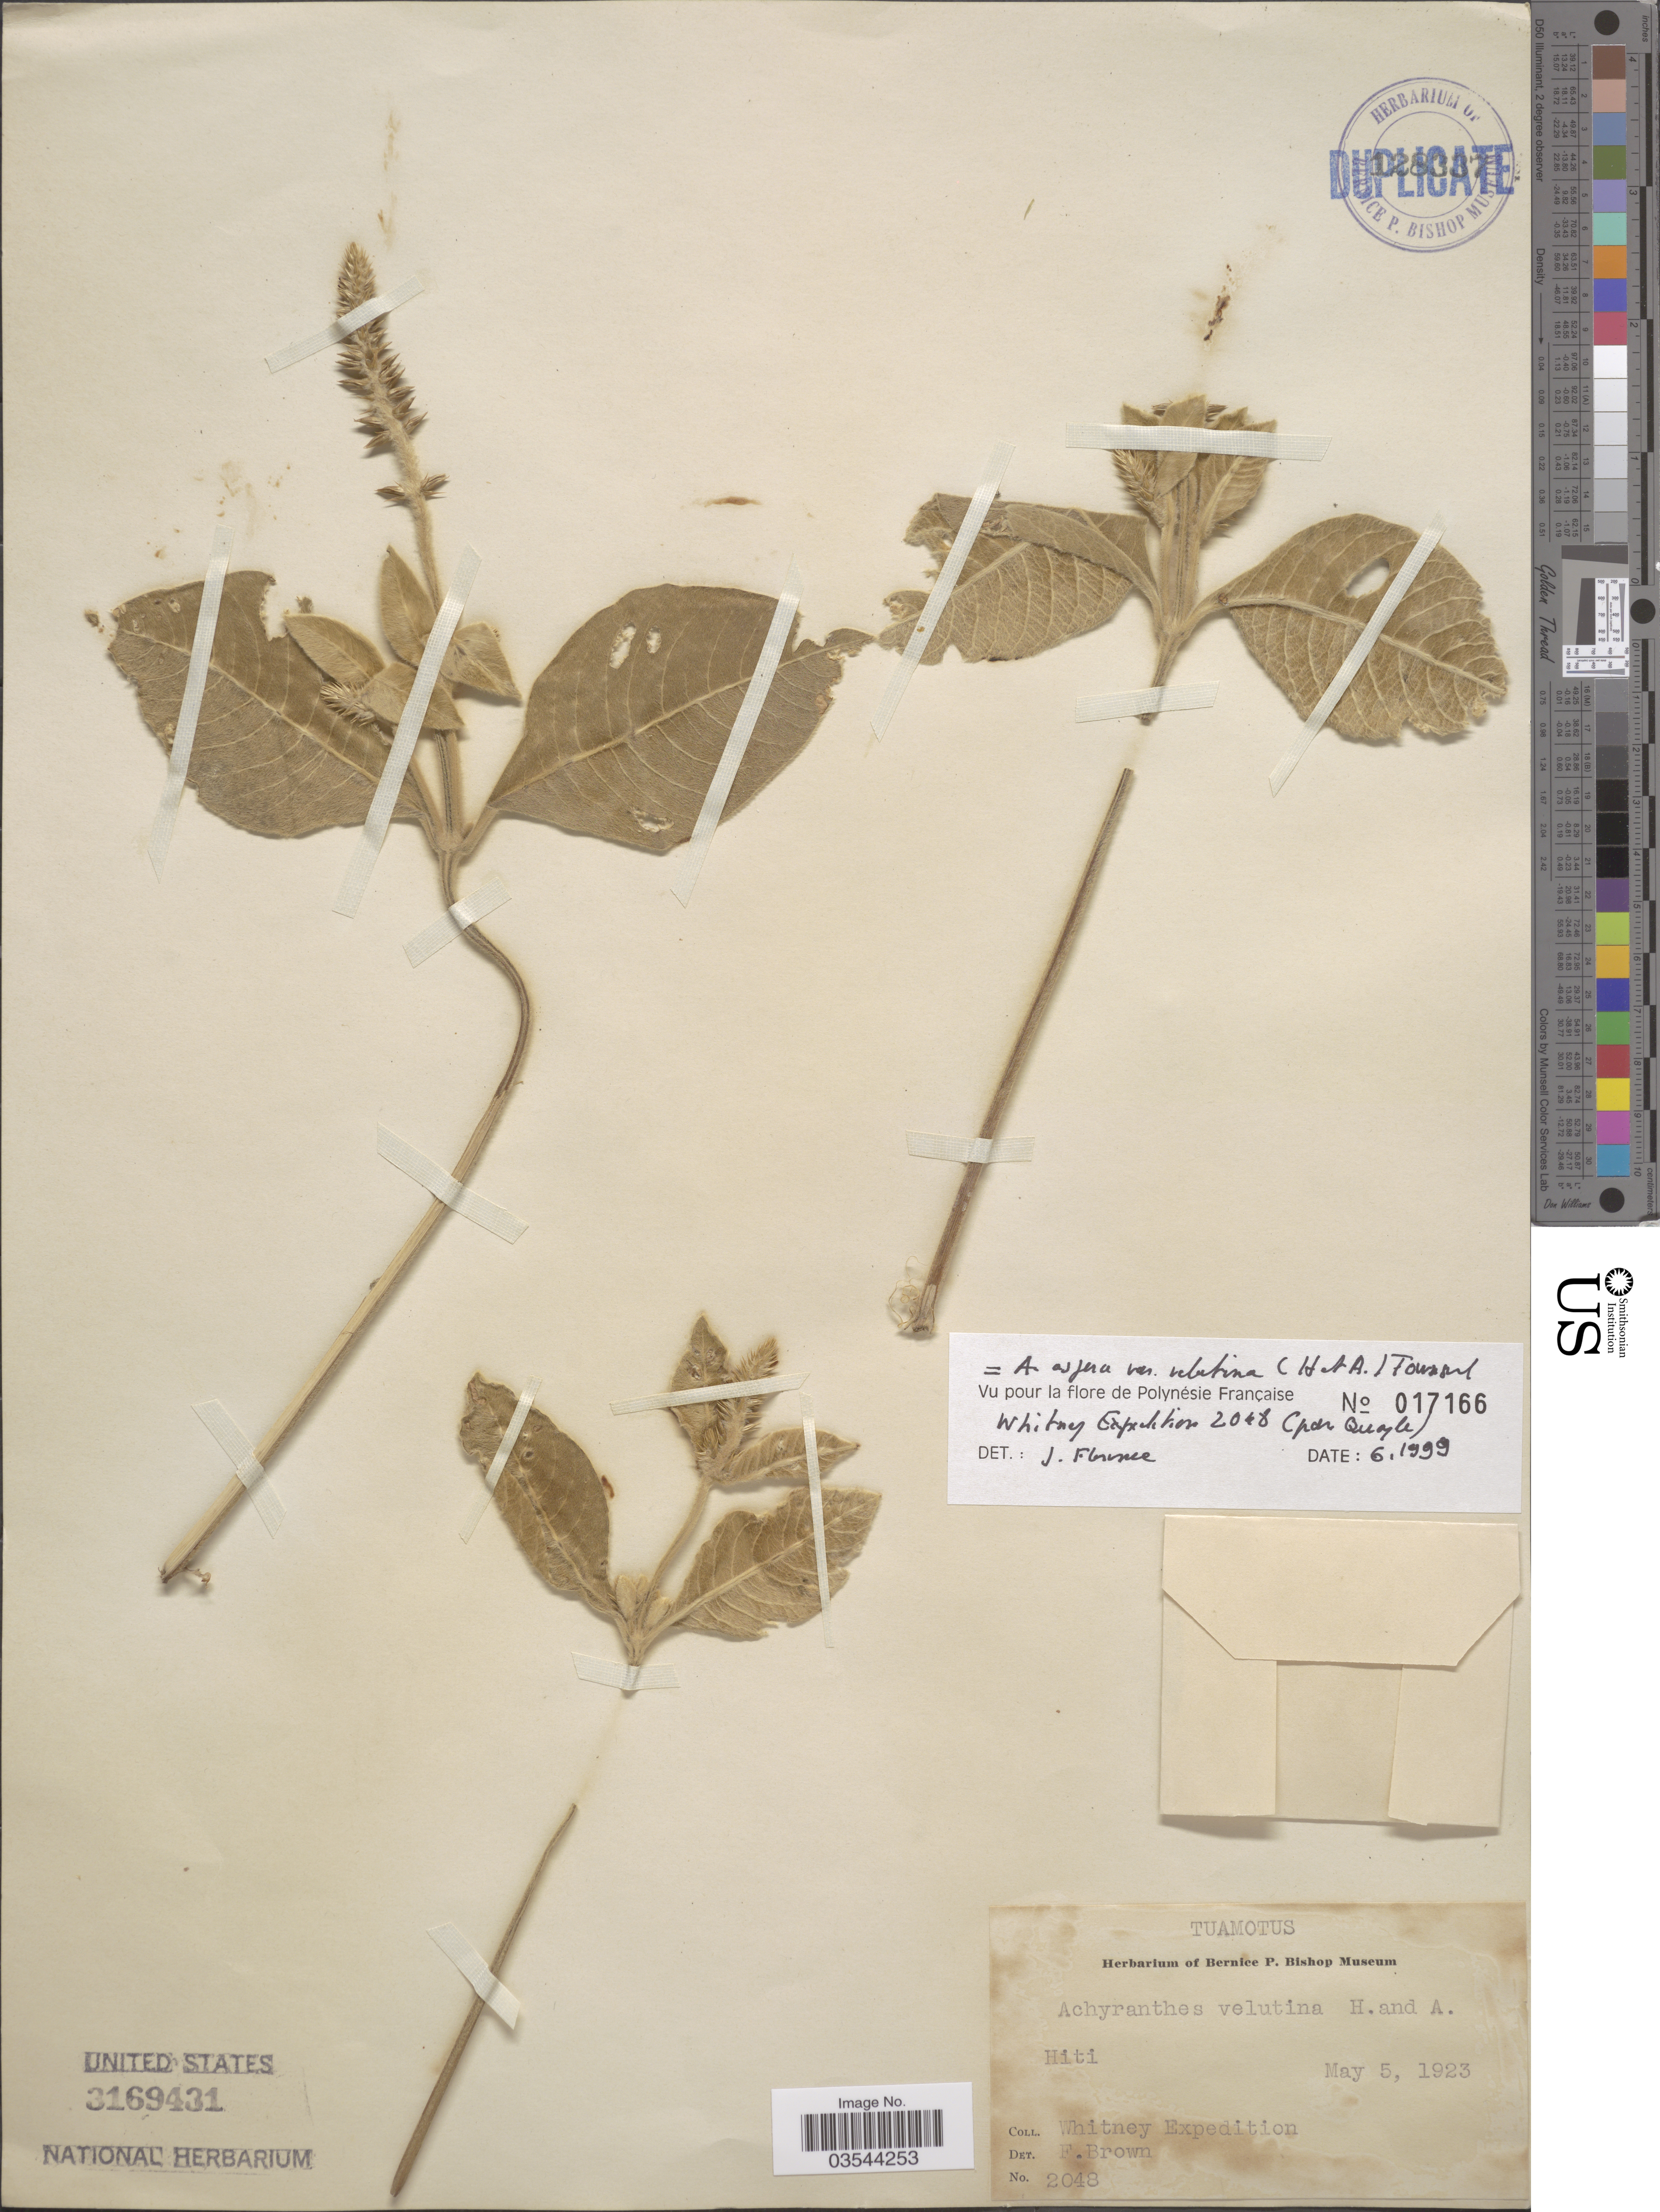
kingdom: Plantae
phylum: Tracheophyta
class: Magnoliopsida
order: Caryophyllales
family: Amaranthaceae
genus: Achyranthes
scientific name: Achyranthes aspera var. velutina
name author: (Hook. & Arn.) C. C. Towns.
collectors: Whitney Expedition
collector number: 2048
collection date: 1923-05-05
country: French Polynesia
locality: Tuamotus. Hiti.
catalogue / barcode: US 3169431